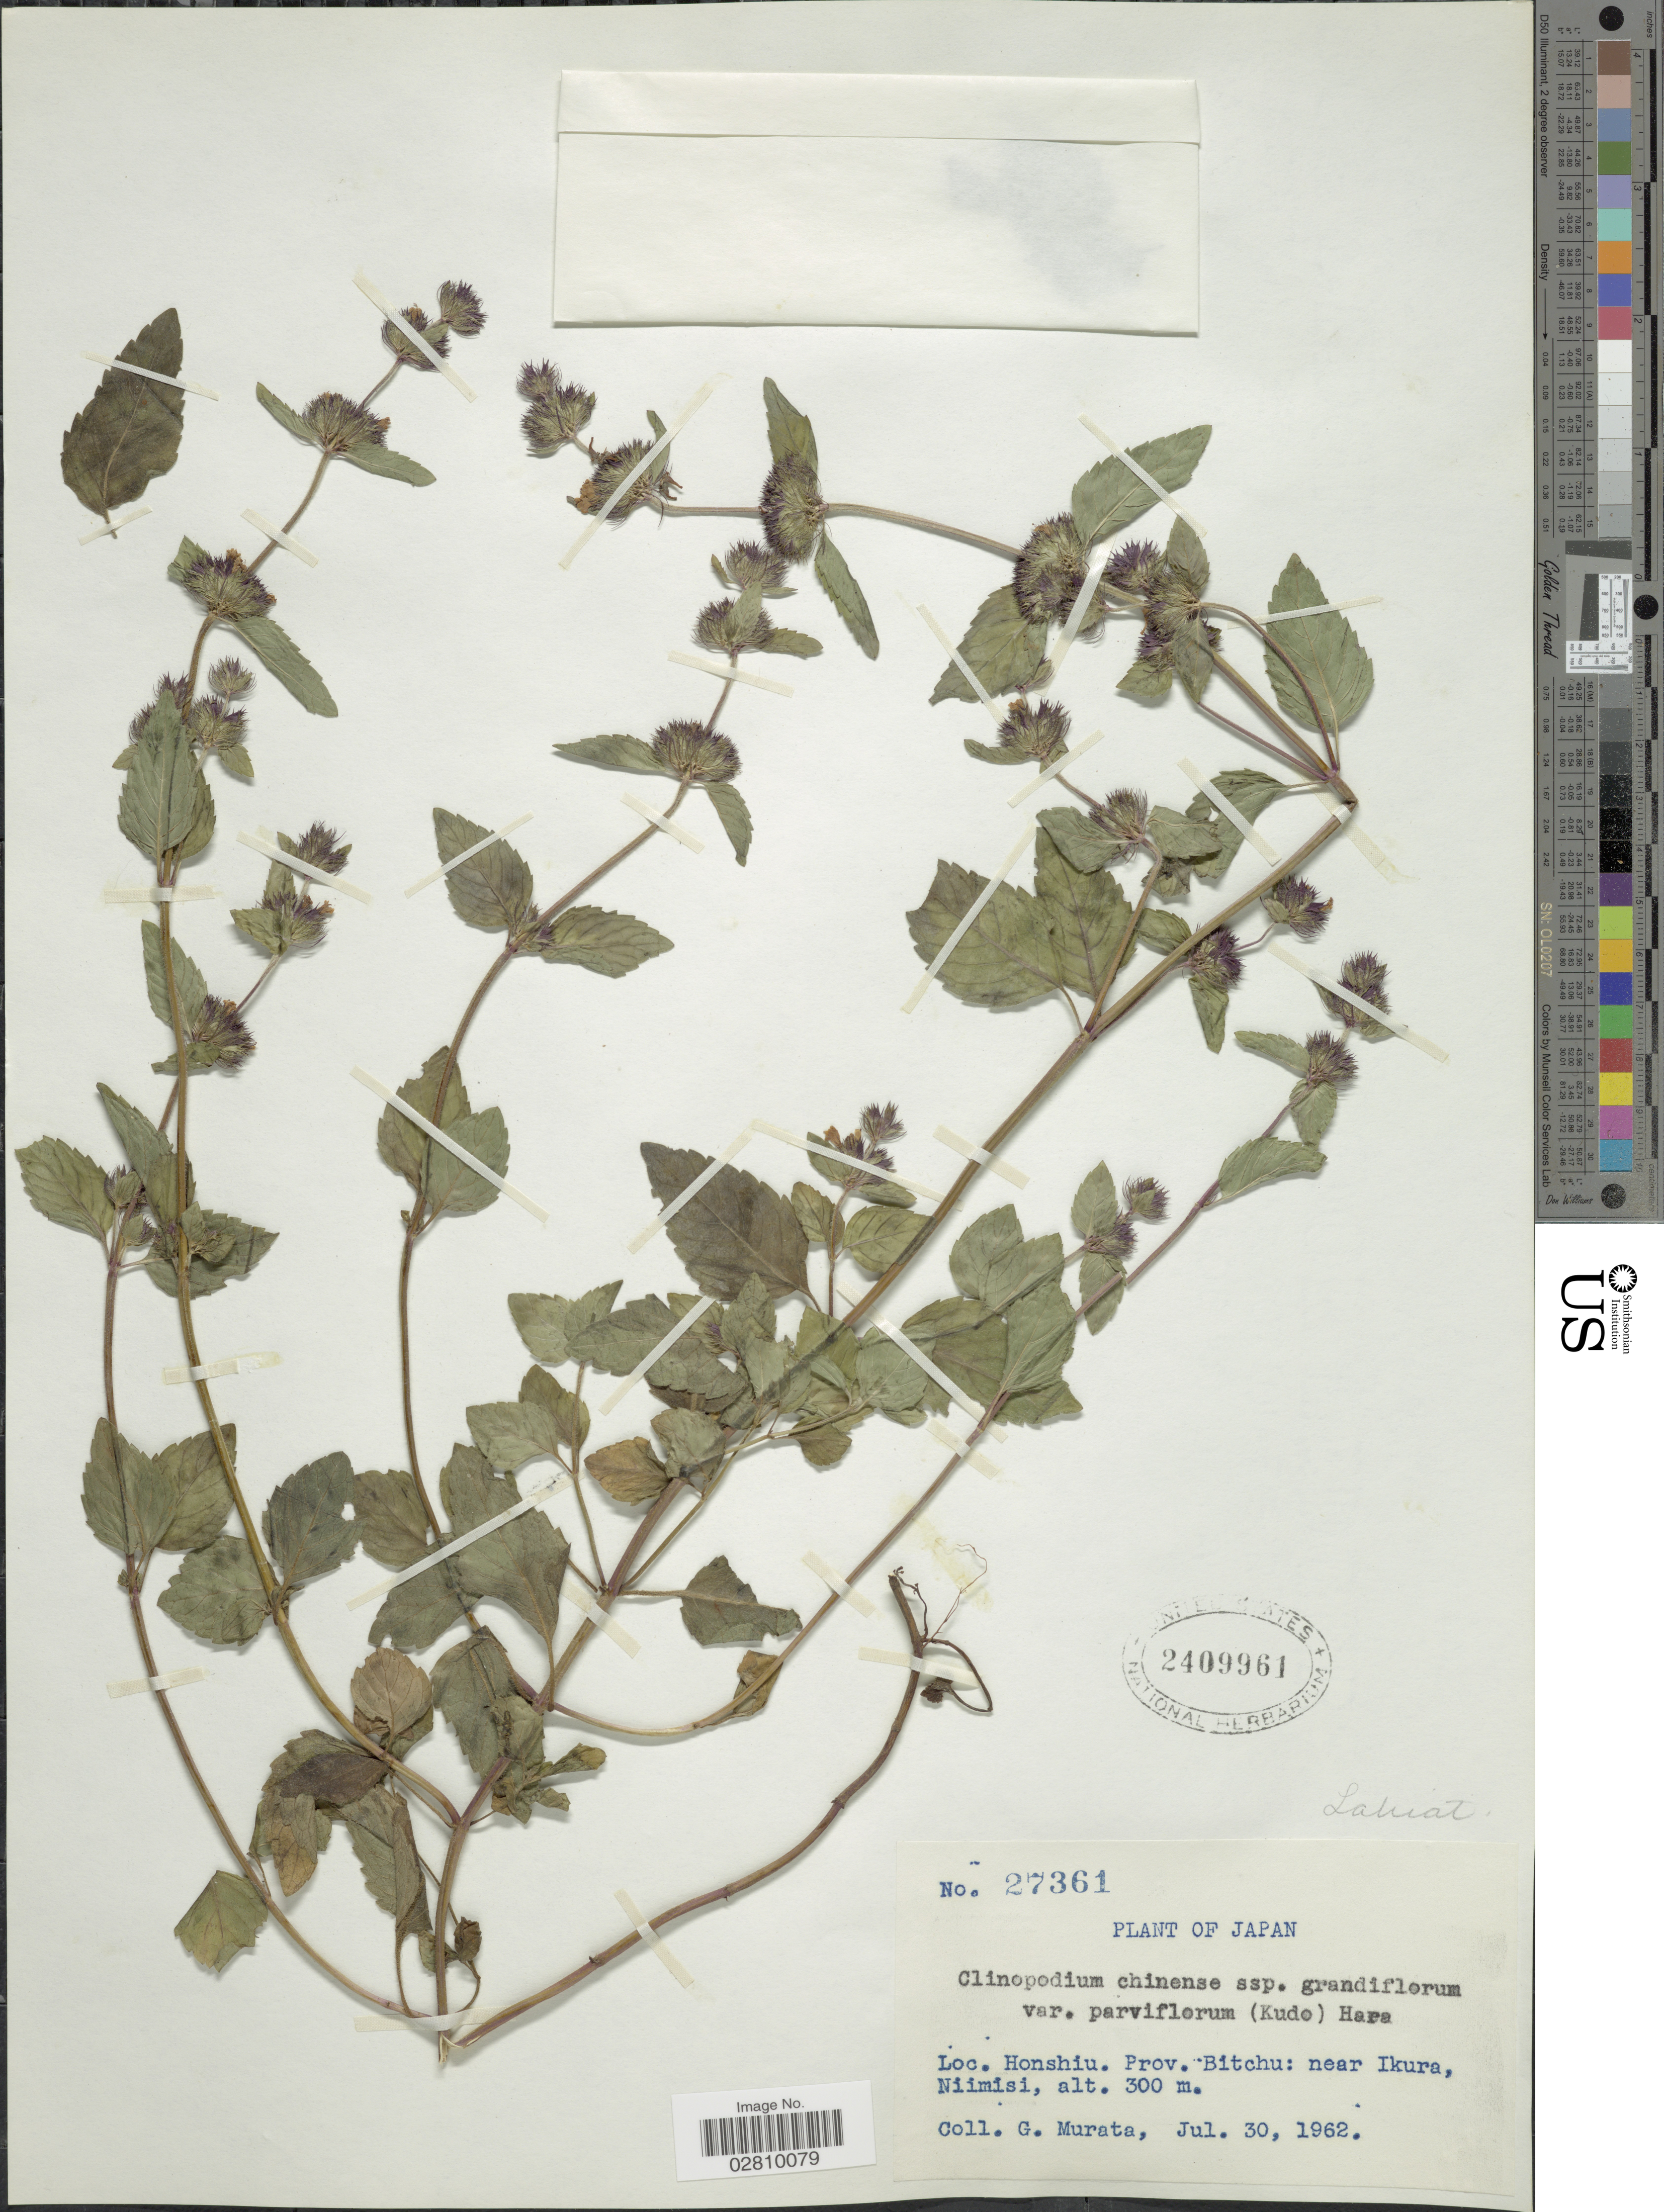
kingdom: Plantae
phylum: Tracheophyta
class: Magnoliopsida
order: Lamiales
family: Lamiaceae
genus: Calamintha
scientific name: Calamintha chinensis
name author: Benth.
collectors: G. Murata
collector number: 27361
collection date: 1962-07-30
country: Japan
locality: Honshiu. Prov. Bitchu: near Ikura, Niimisi.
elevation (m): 300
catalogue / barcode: US 2409961